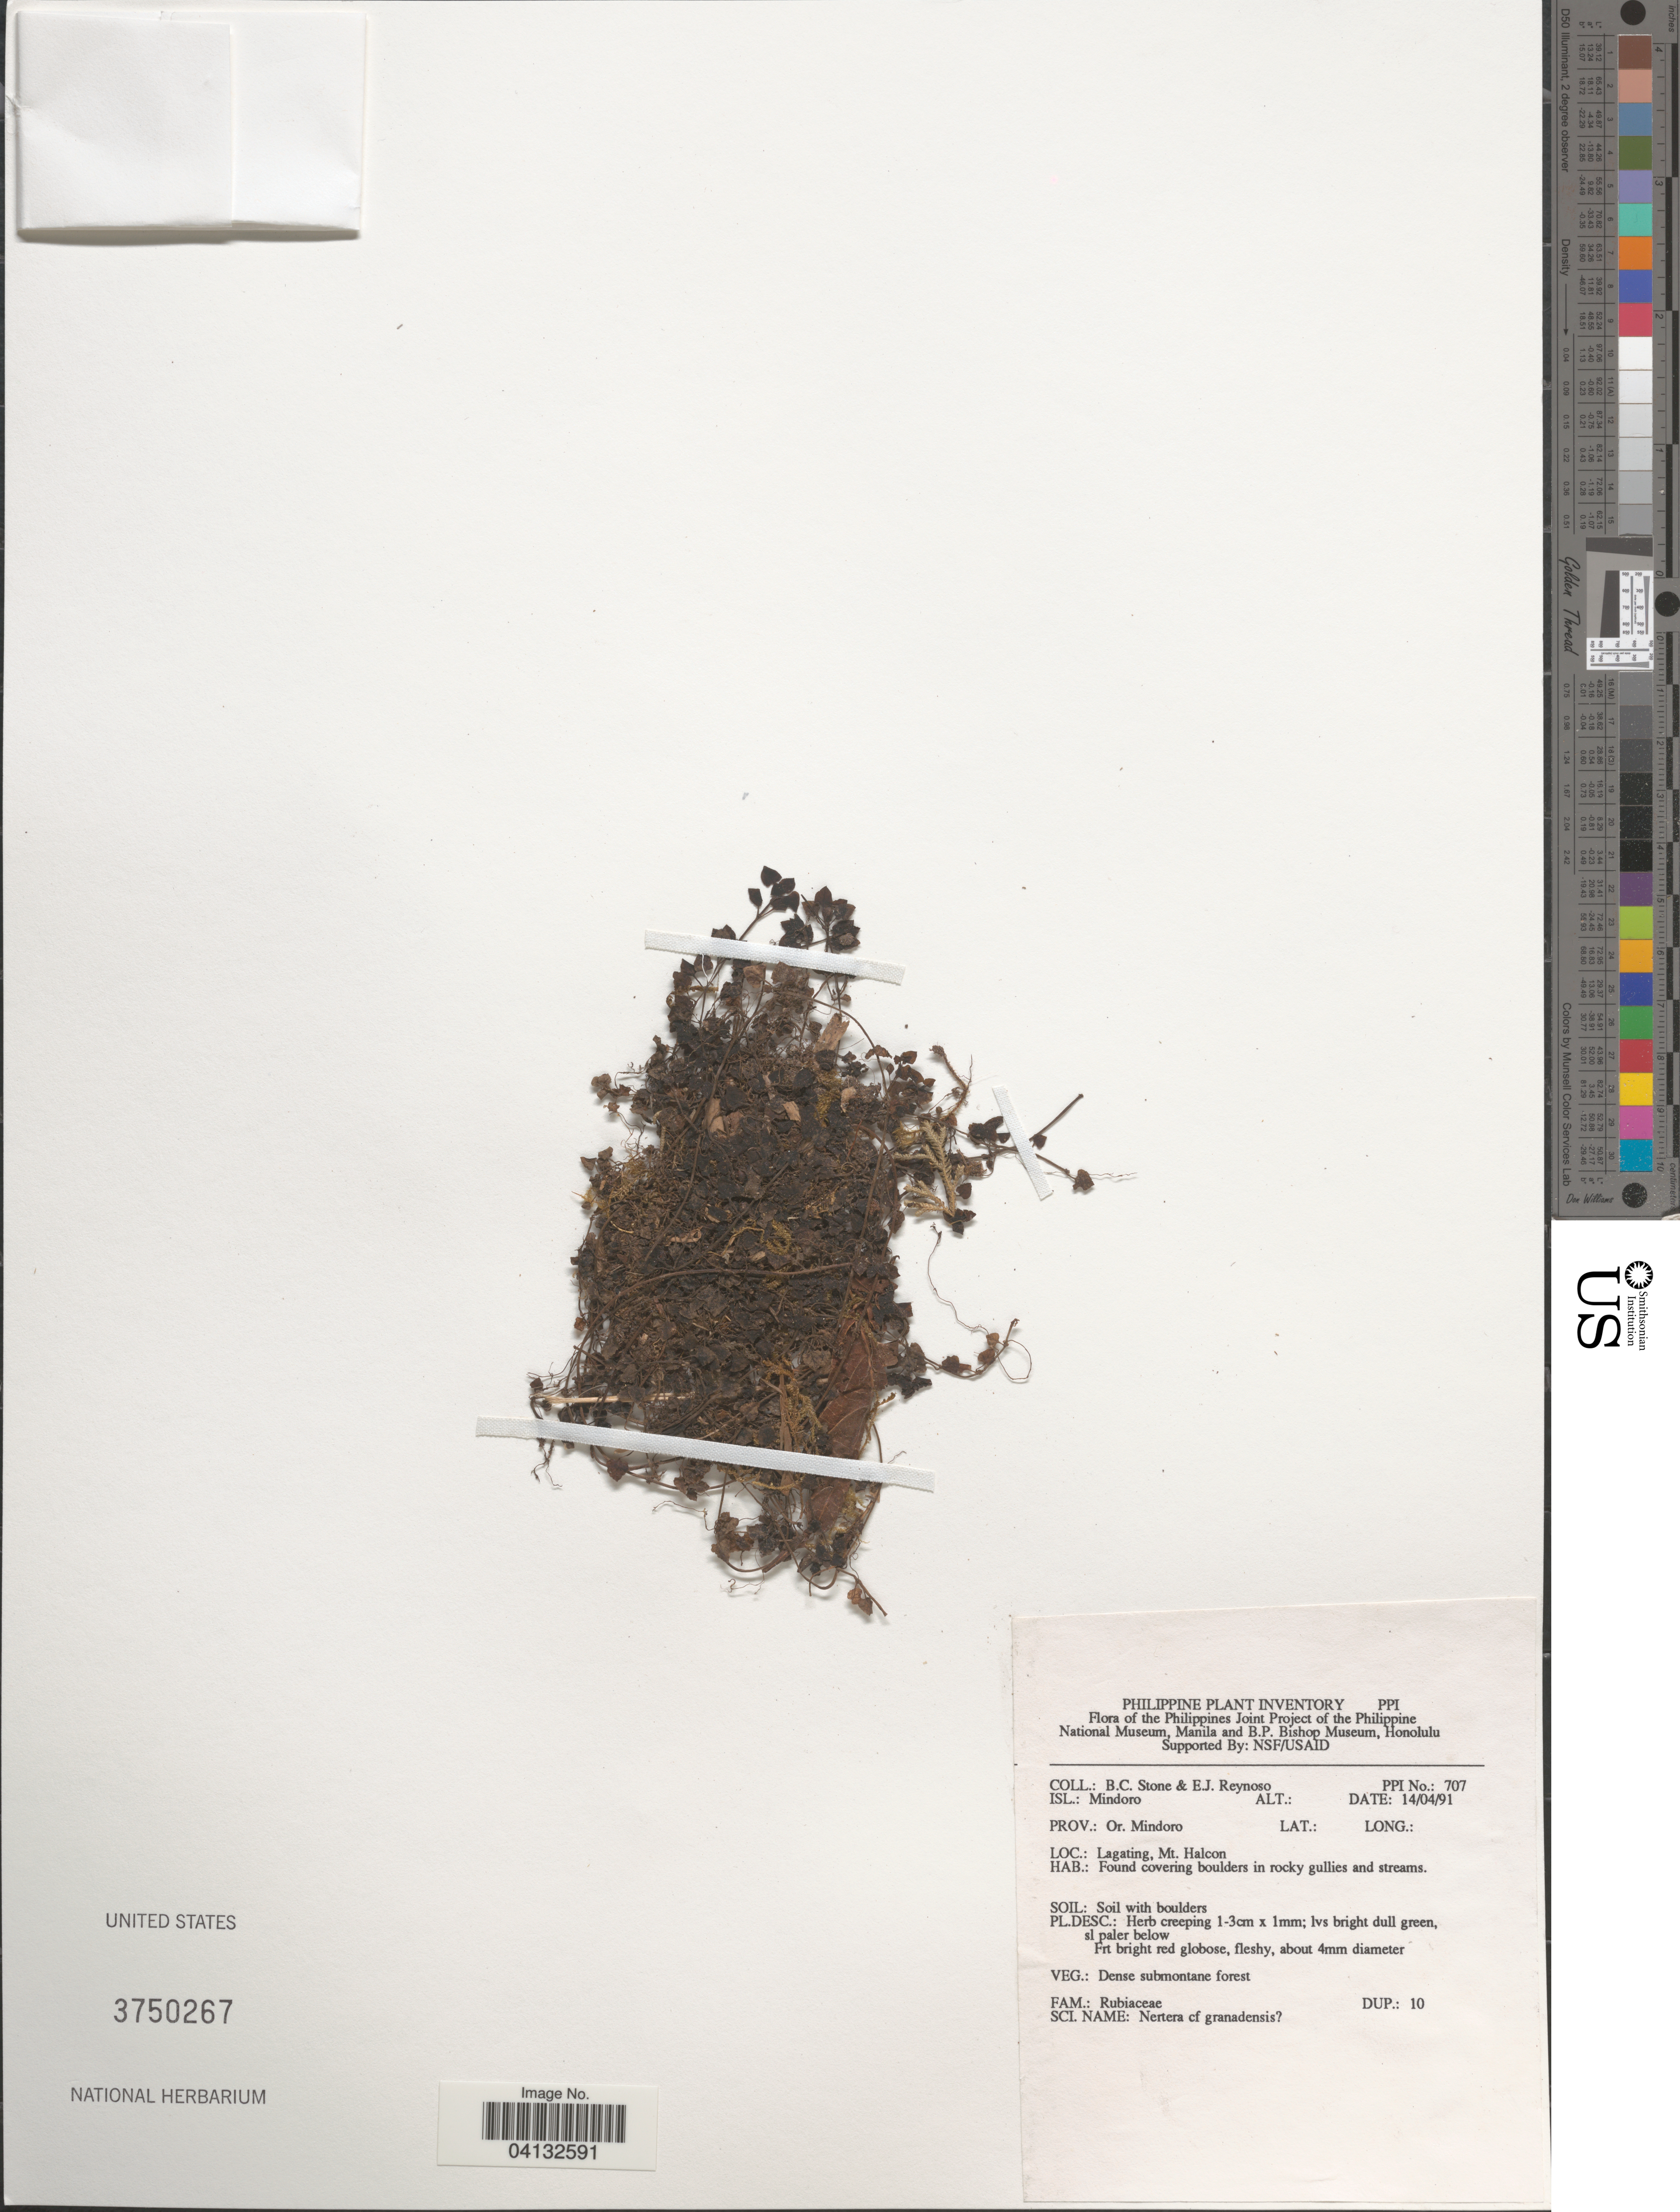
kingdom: Plantae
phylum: Tracheophyta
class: Magnoliopsida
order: Gentianales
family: Rubiaceae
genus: Nertera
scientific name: Nertera granadensis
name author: (Mutis ex L. f.) Druce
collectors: B. C. Stone & E. Reynoso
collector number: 707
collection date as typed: Transcribed d/m/y: 14/4/91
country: Philippines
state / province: Mimaropa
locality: Isl.: Mindoro. Prov.: Or. Mindoro. Lagating, Mt. Halcon.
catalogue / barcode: US 3750267